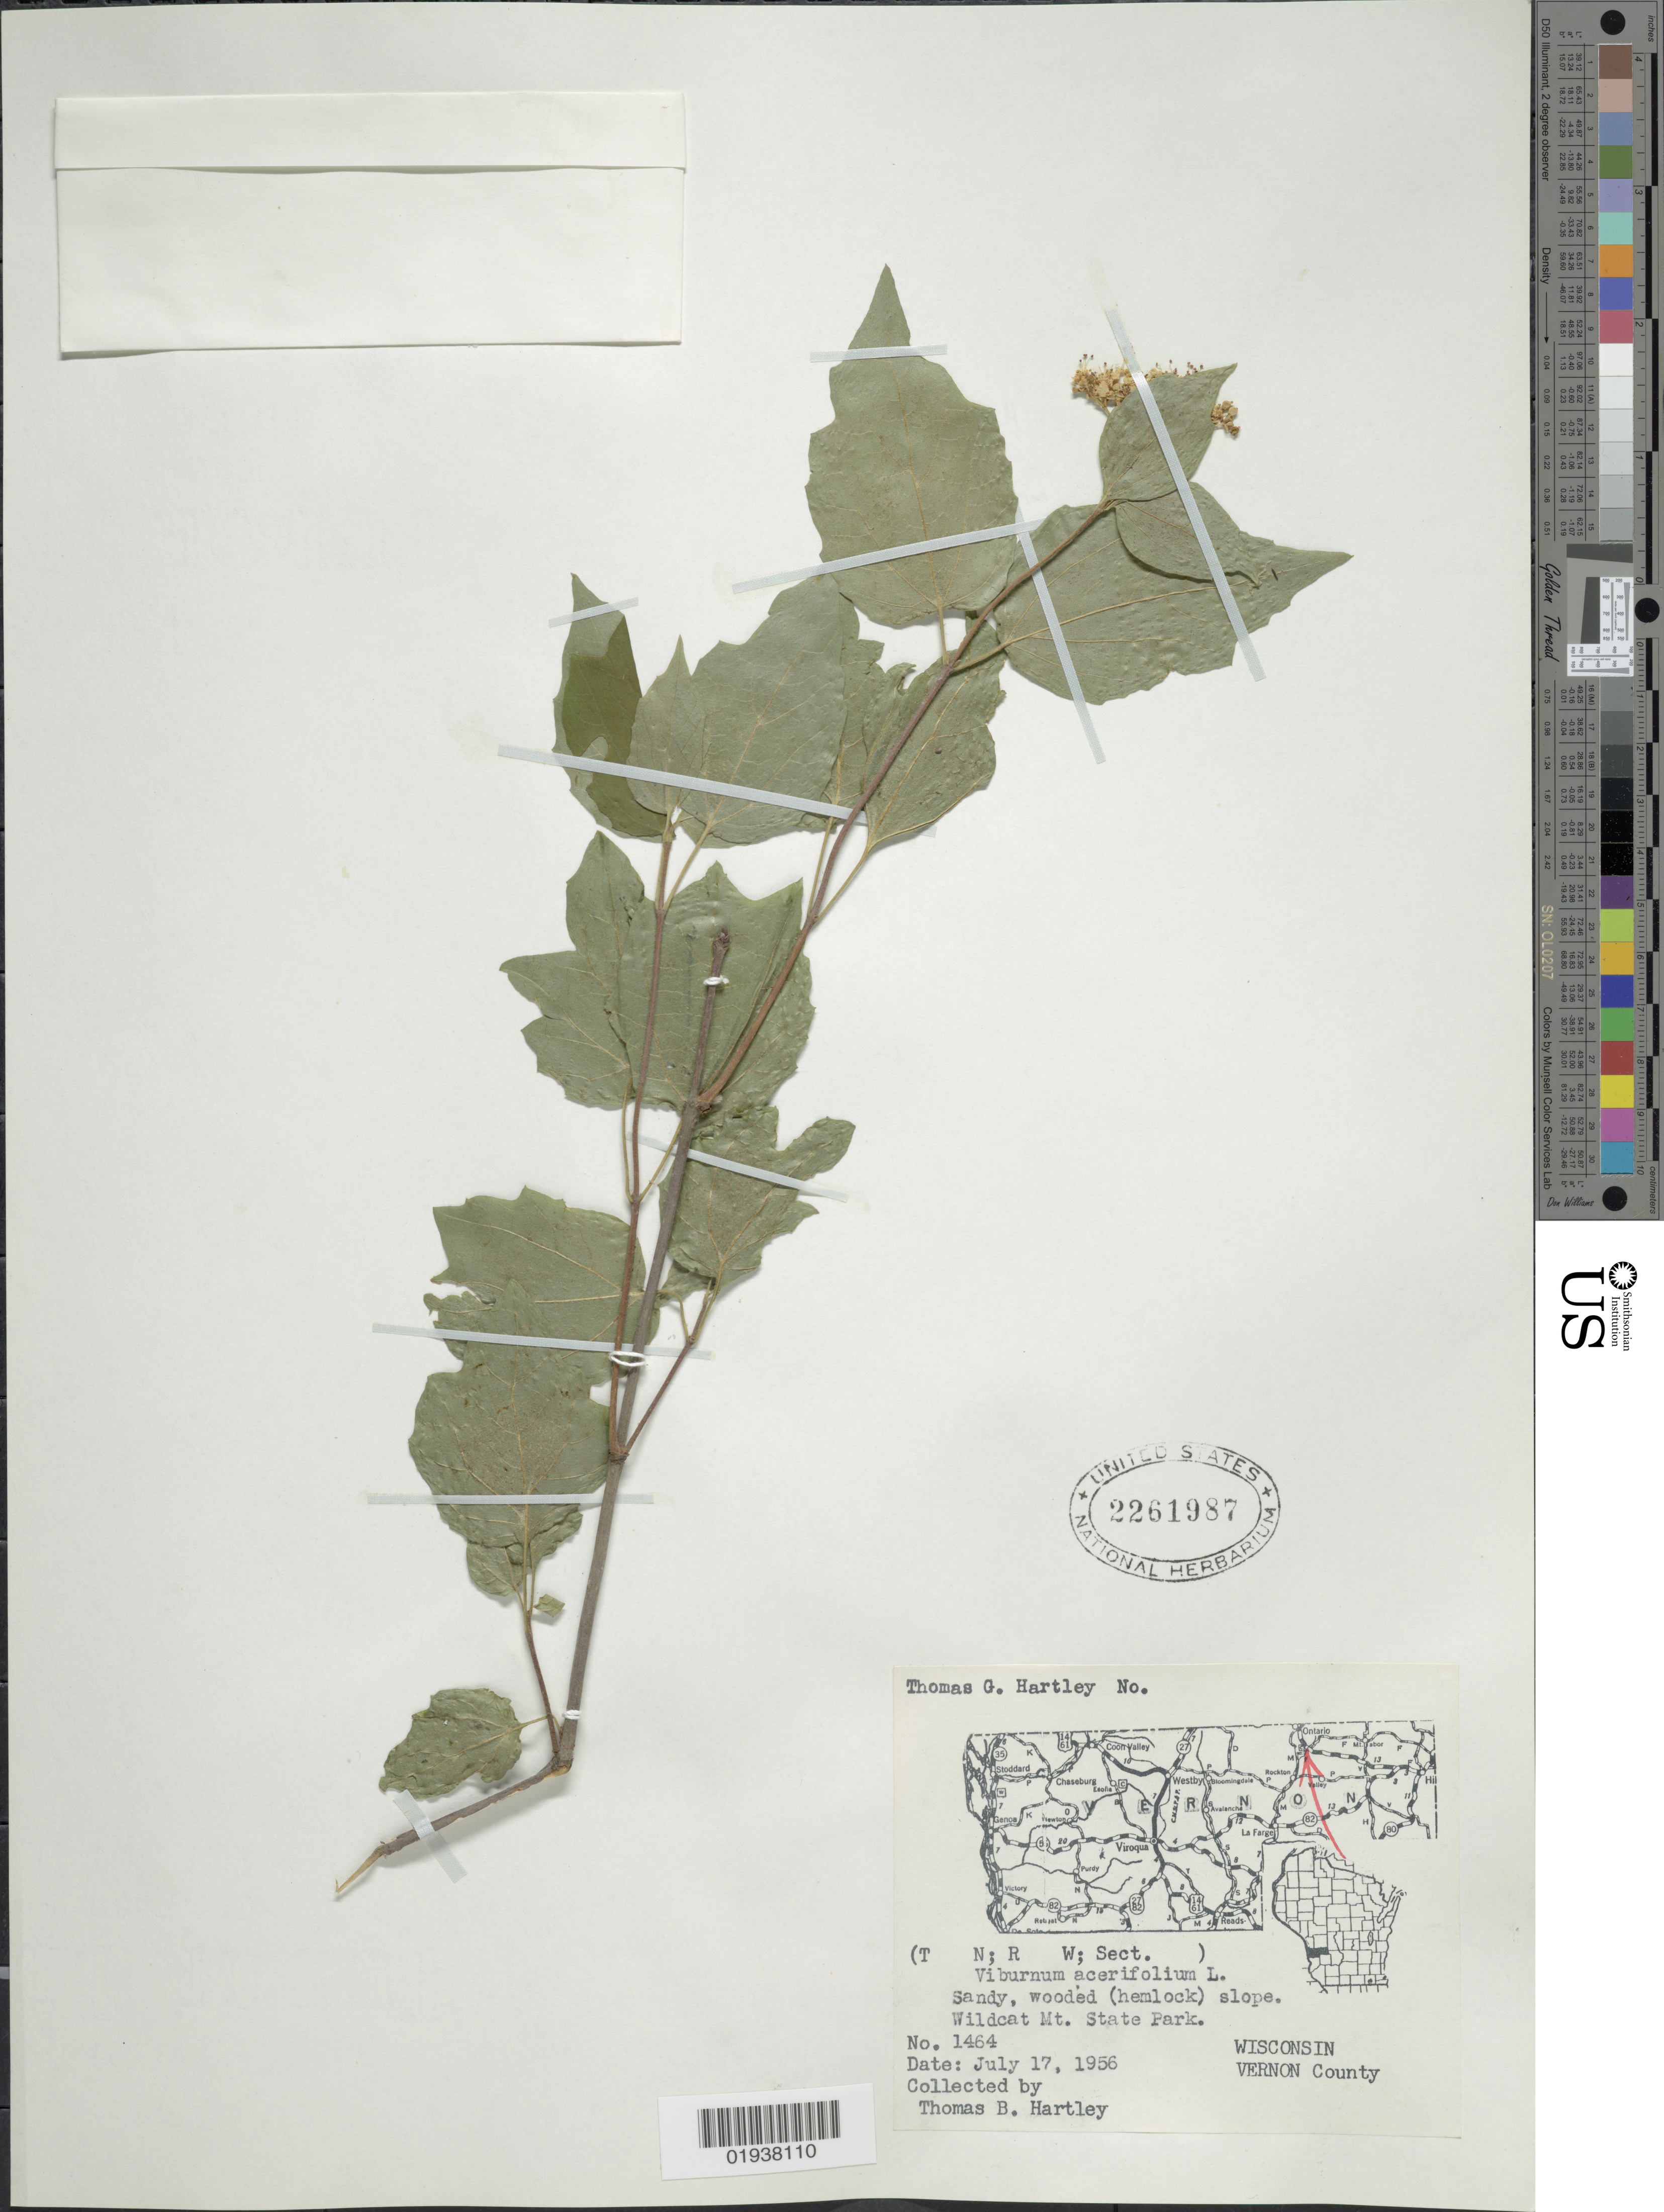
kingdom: Plantae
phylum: Tracheophyta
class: Magnoliopsida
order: Dipsacales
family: Viburnaceae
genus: Viburnum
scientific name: Viburnum acerifolium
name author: L.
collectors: T. G. Hartley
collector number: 1464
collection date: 1956-07-17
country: United States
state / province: Wisconsin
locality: Wildcat Mt. State Park. Vernon County.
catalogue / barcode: US 2261987